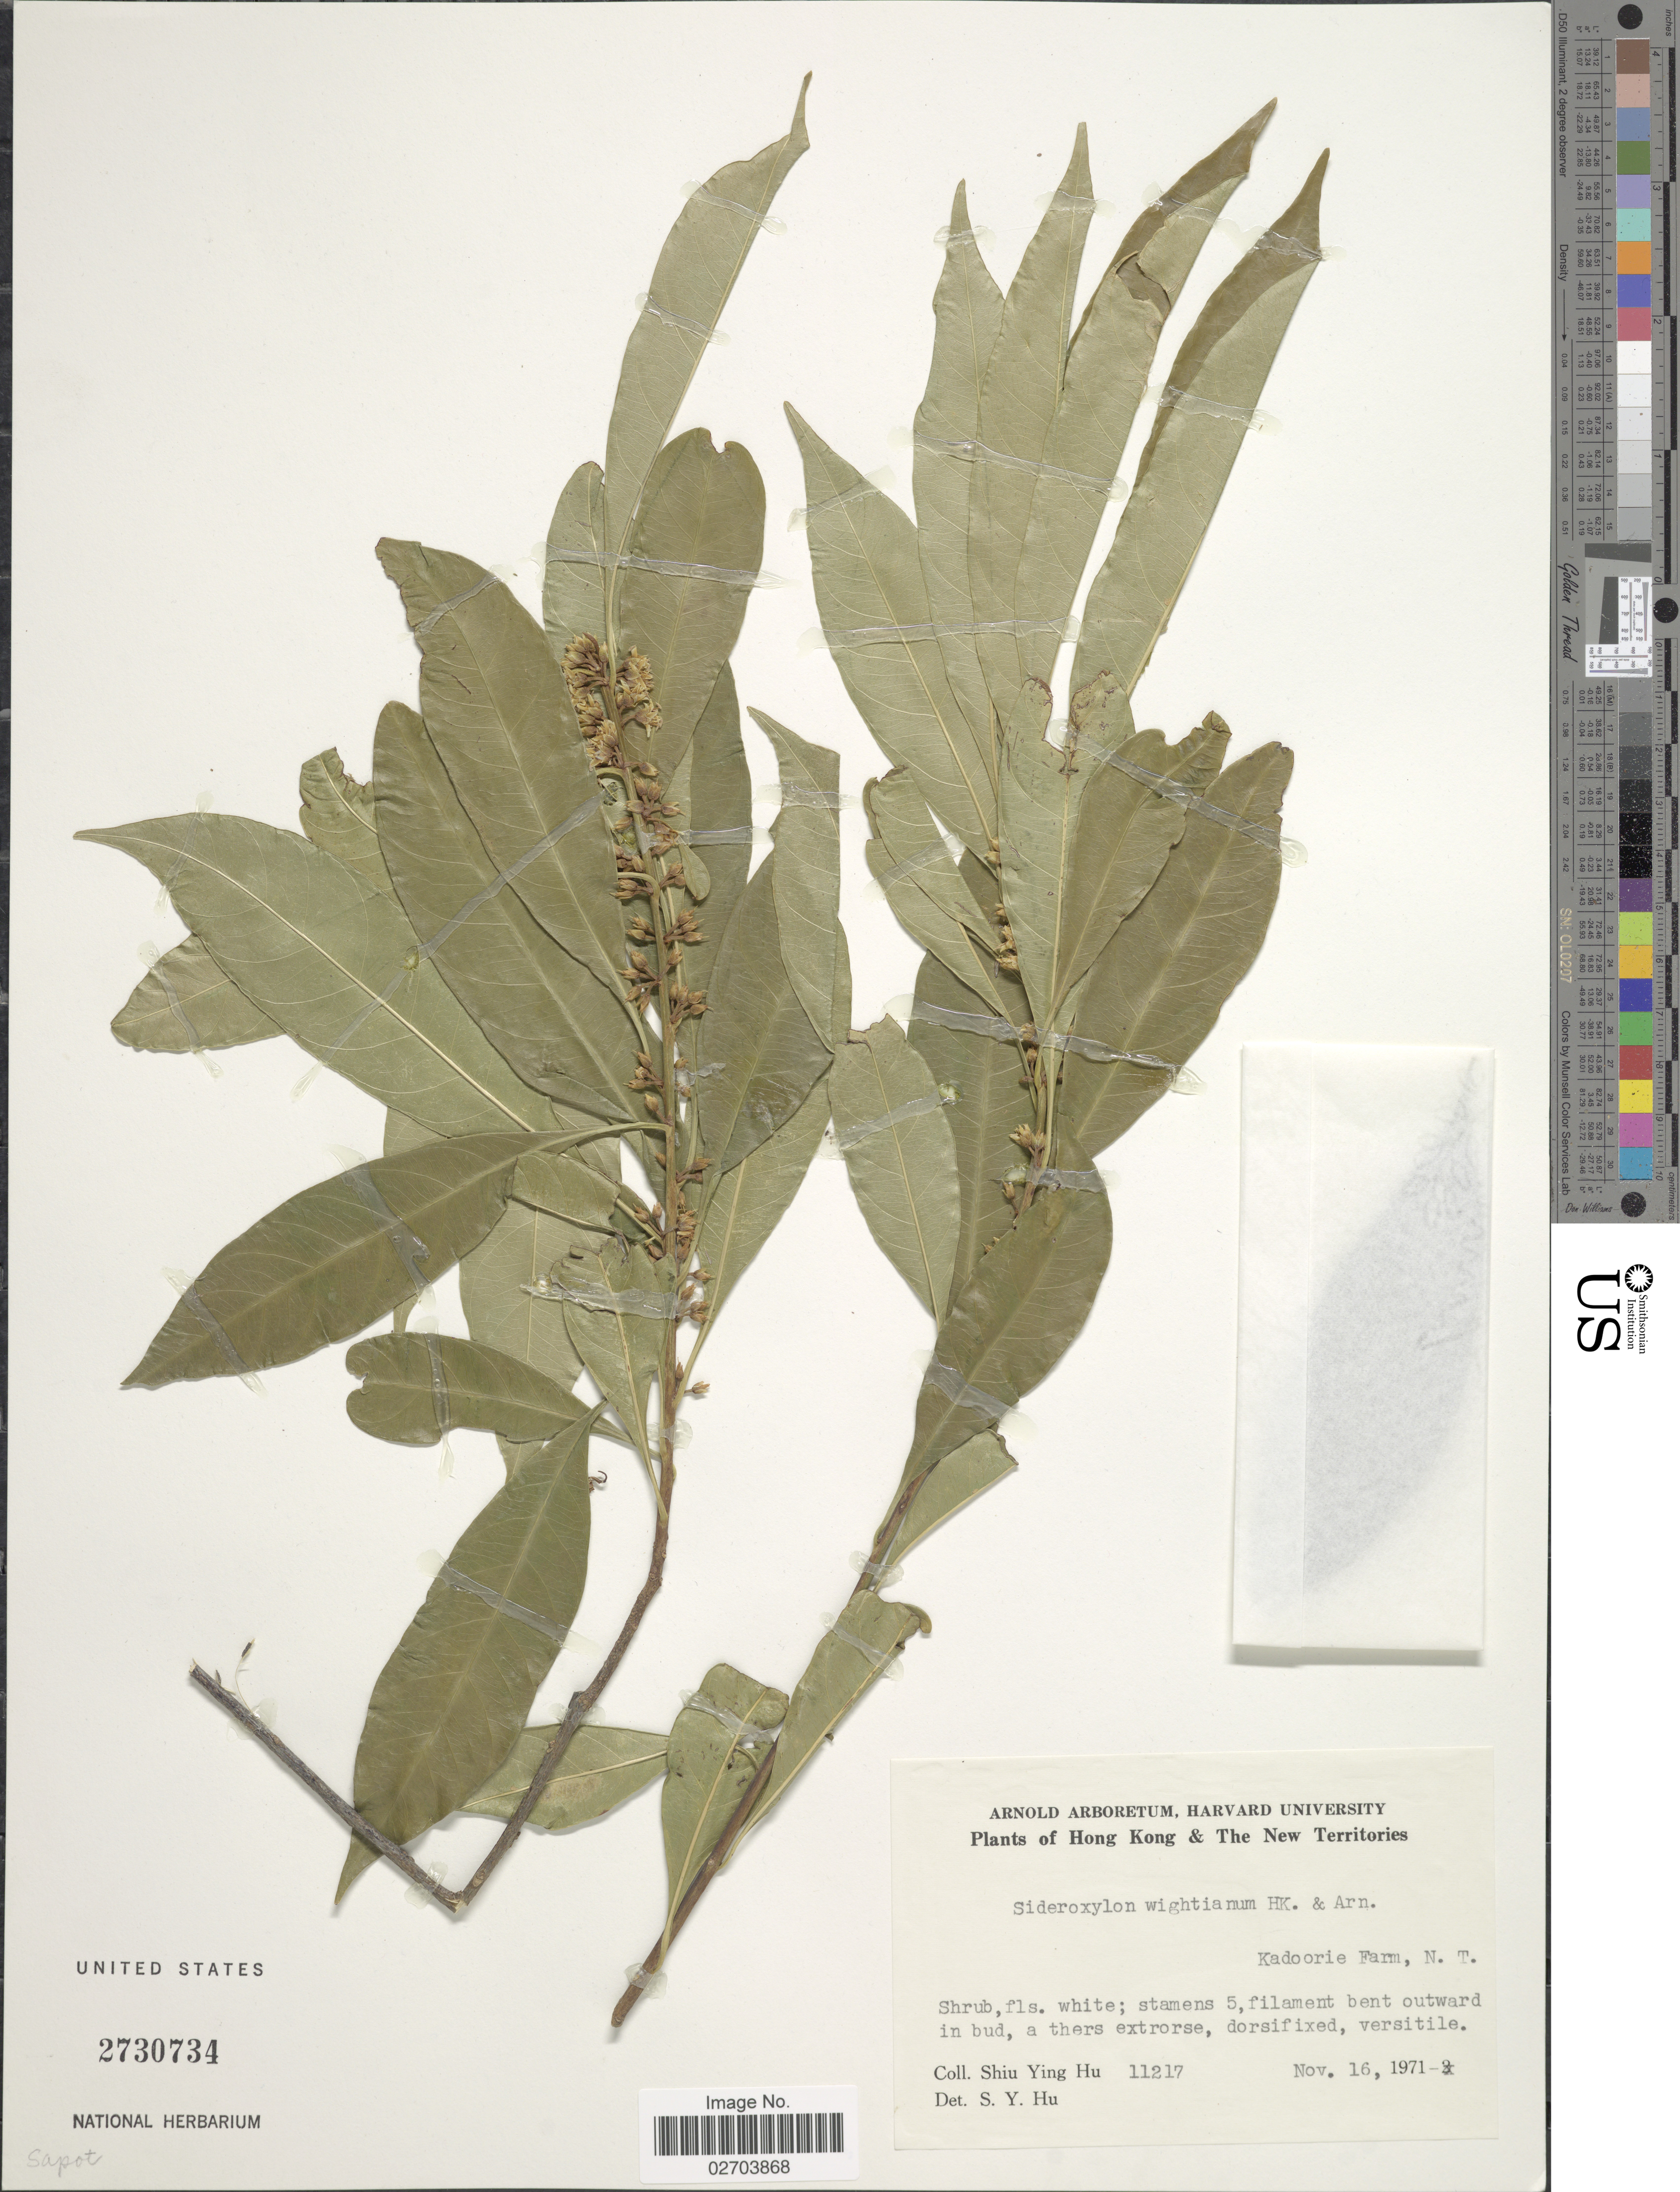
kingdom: Plantae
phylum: Tracheophyta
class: Magnoliopsida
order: Ericales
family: Sapotaceae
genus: Sideroxylon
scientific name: Sideroxylon wightianum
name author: Hook. & Arn.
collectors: S. Y. Hu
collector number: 11217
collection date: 1971-11-16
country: China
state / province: Hong Kong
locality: Hong Kong & The New Territories. Kadoorie Farm, N.T.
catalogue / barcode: US 2730734